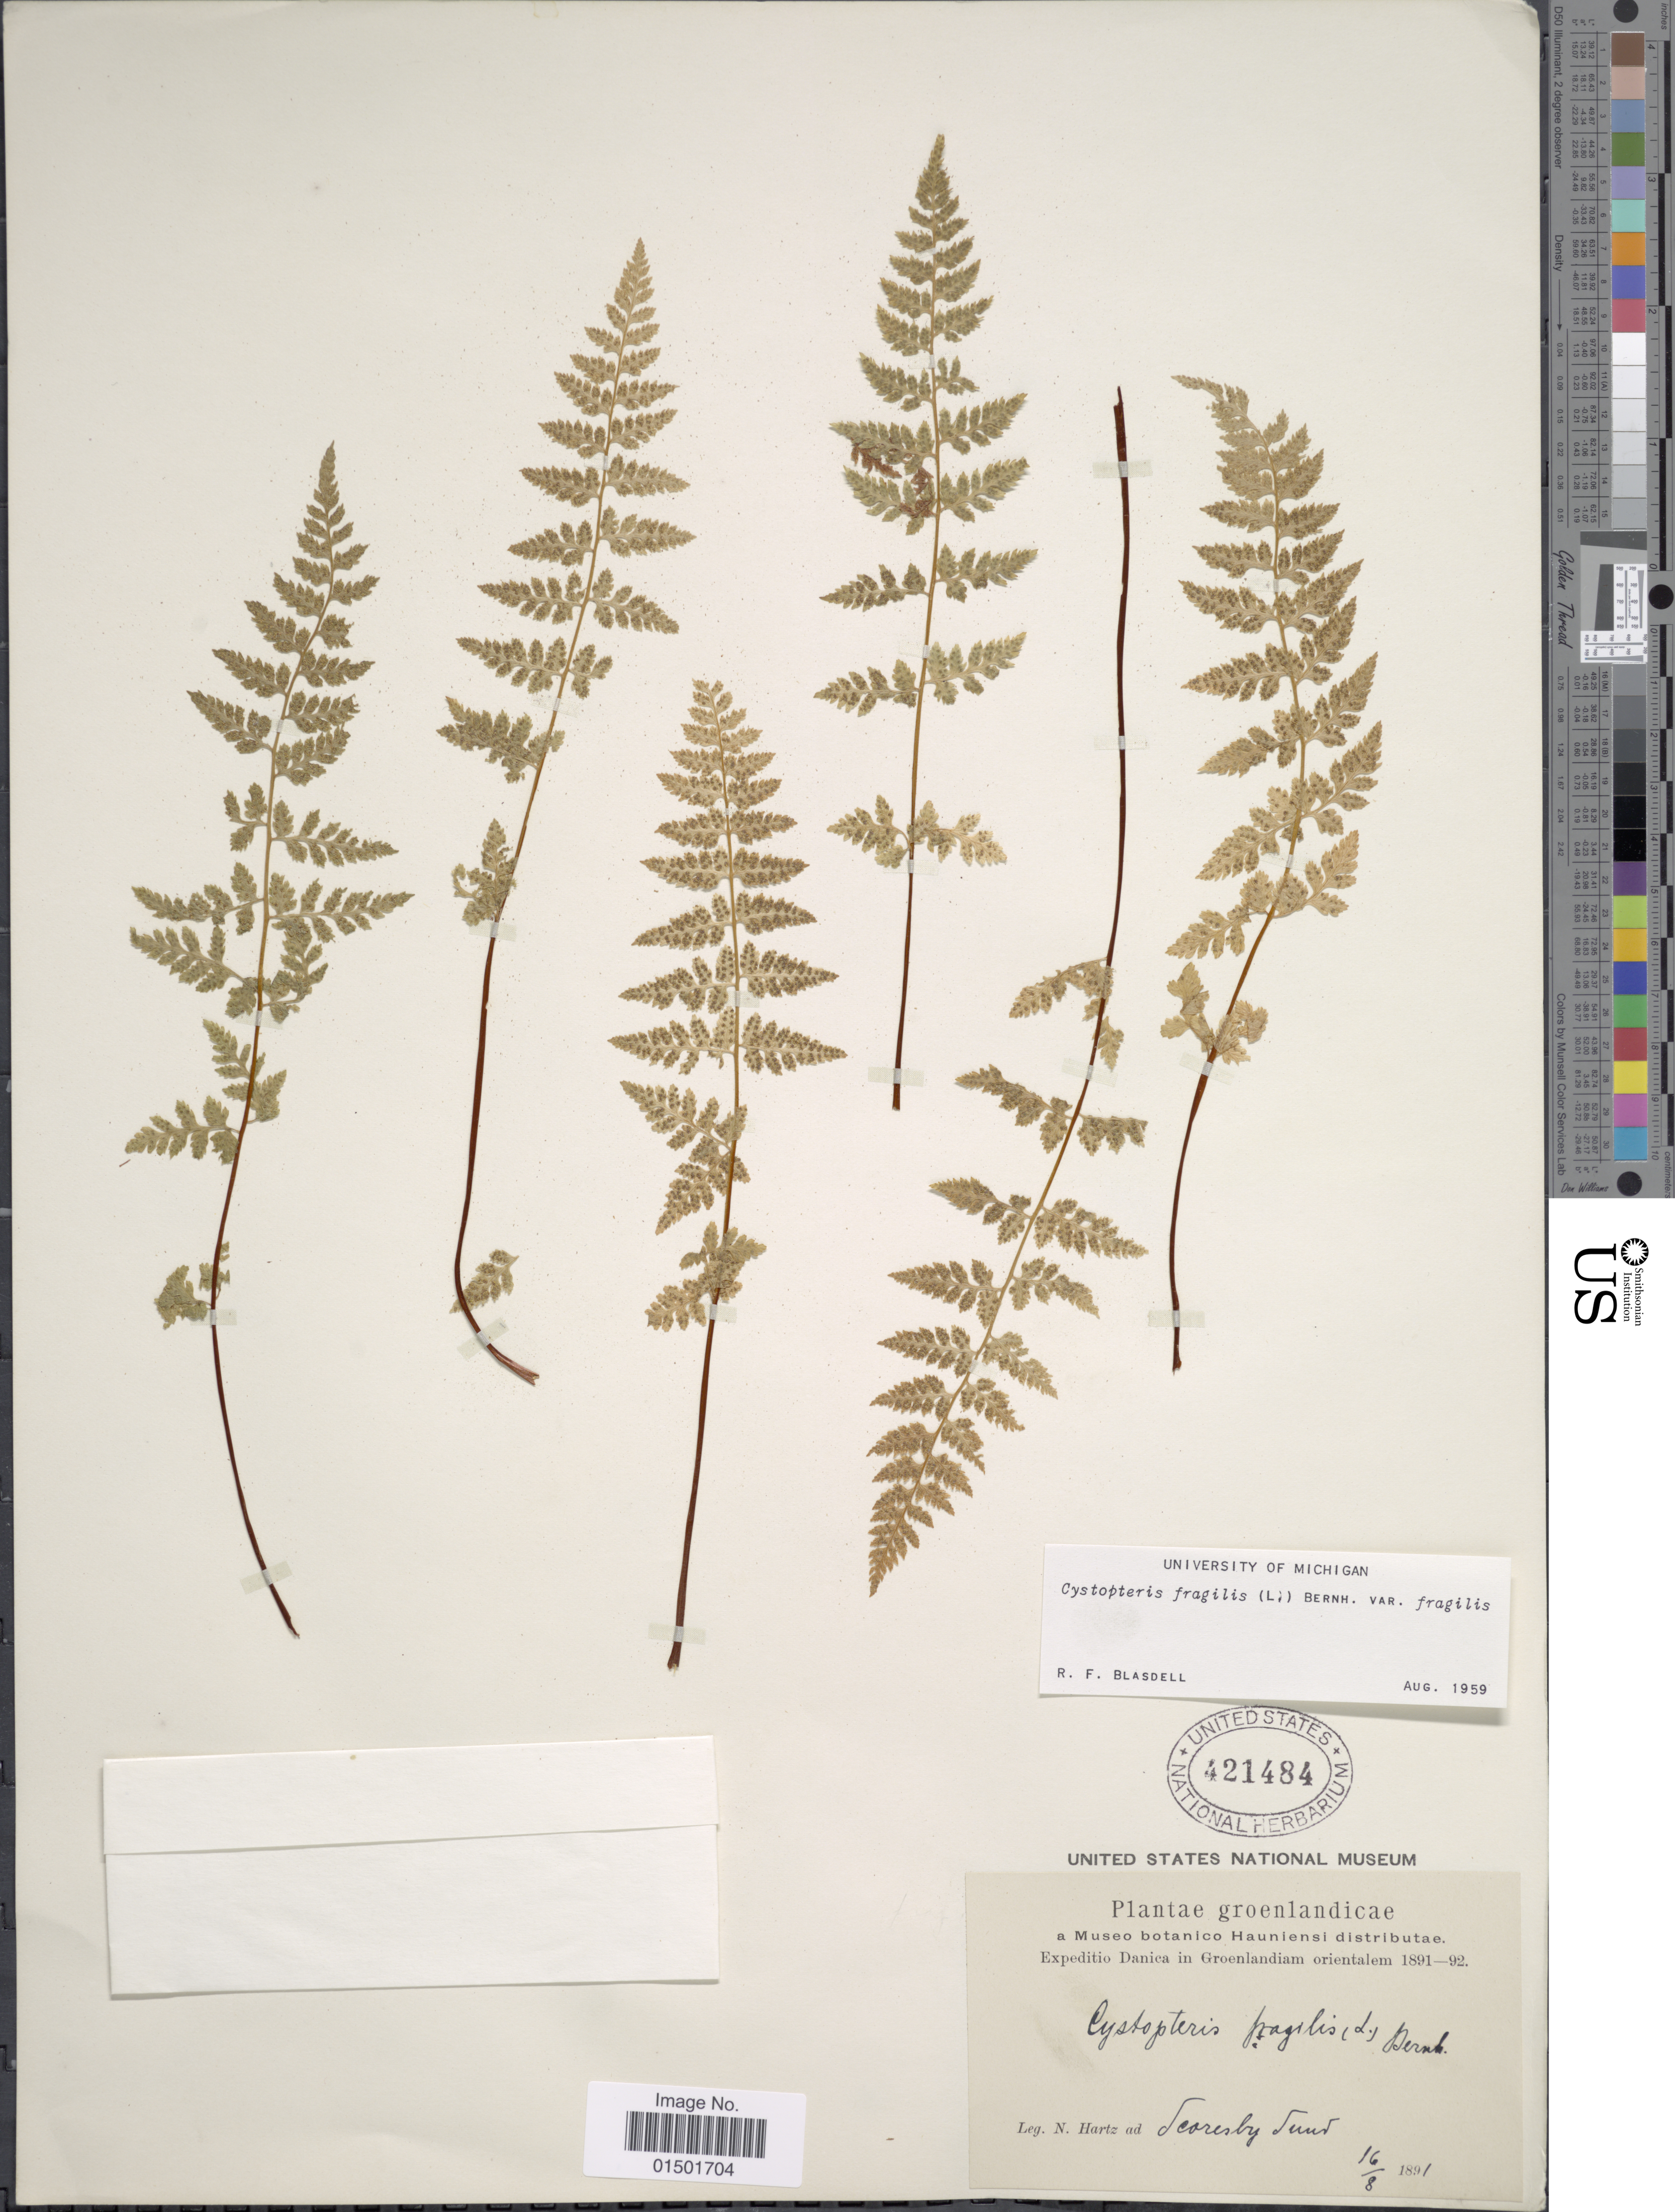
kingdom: Plantae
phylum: Tracheophyta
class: Polypodiopsida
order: Polypodiales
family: Cystopteridaceae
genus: Cystopteris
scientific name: Cystopteris fragilis var. fragilis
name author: (L.) Bernh.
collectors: N. Hartz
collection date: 1891-08-16/1892-08-16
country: Greenland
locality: Groenlandiam orientalem, Scoresby Sund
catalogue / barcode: US 421484